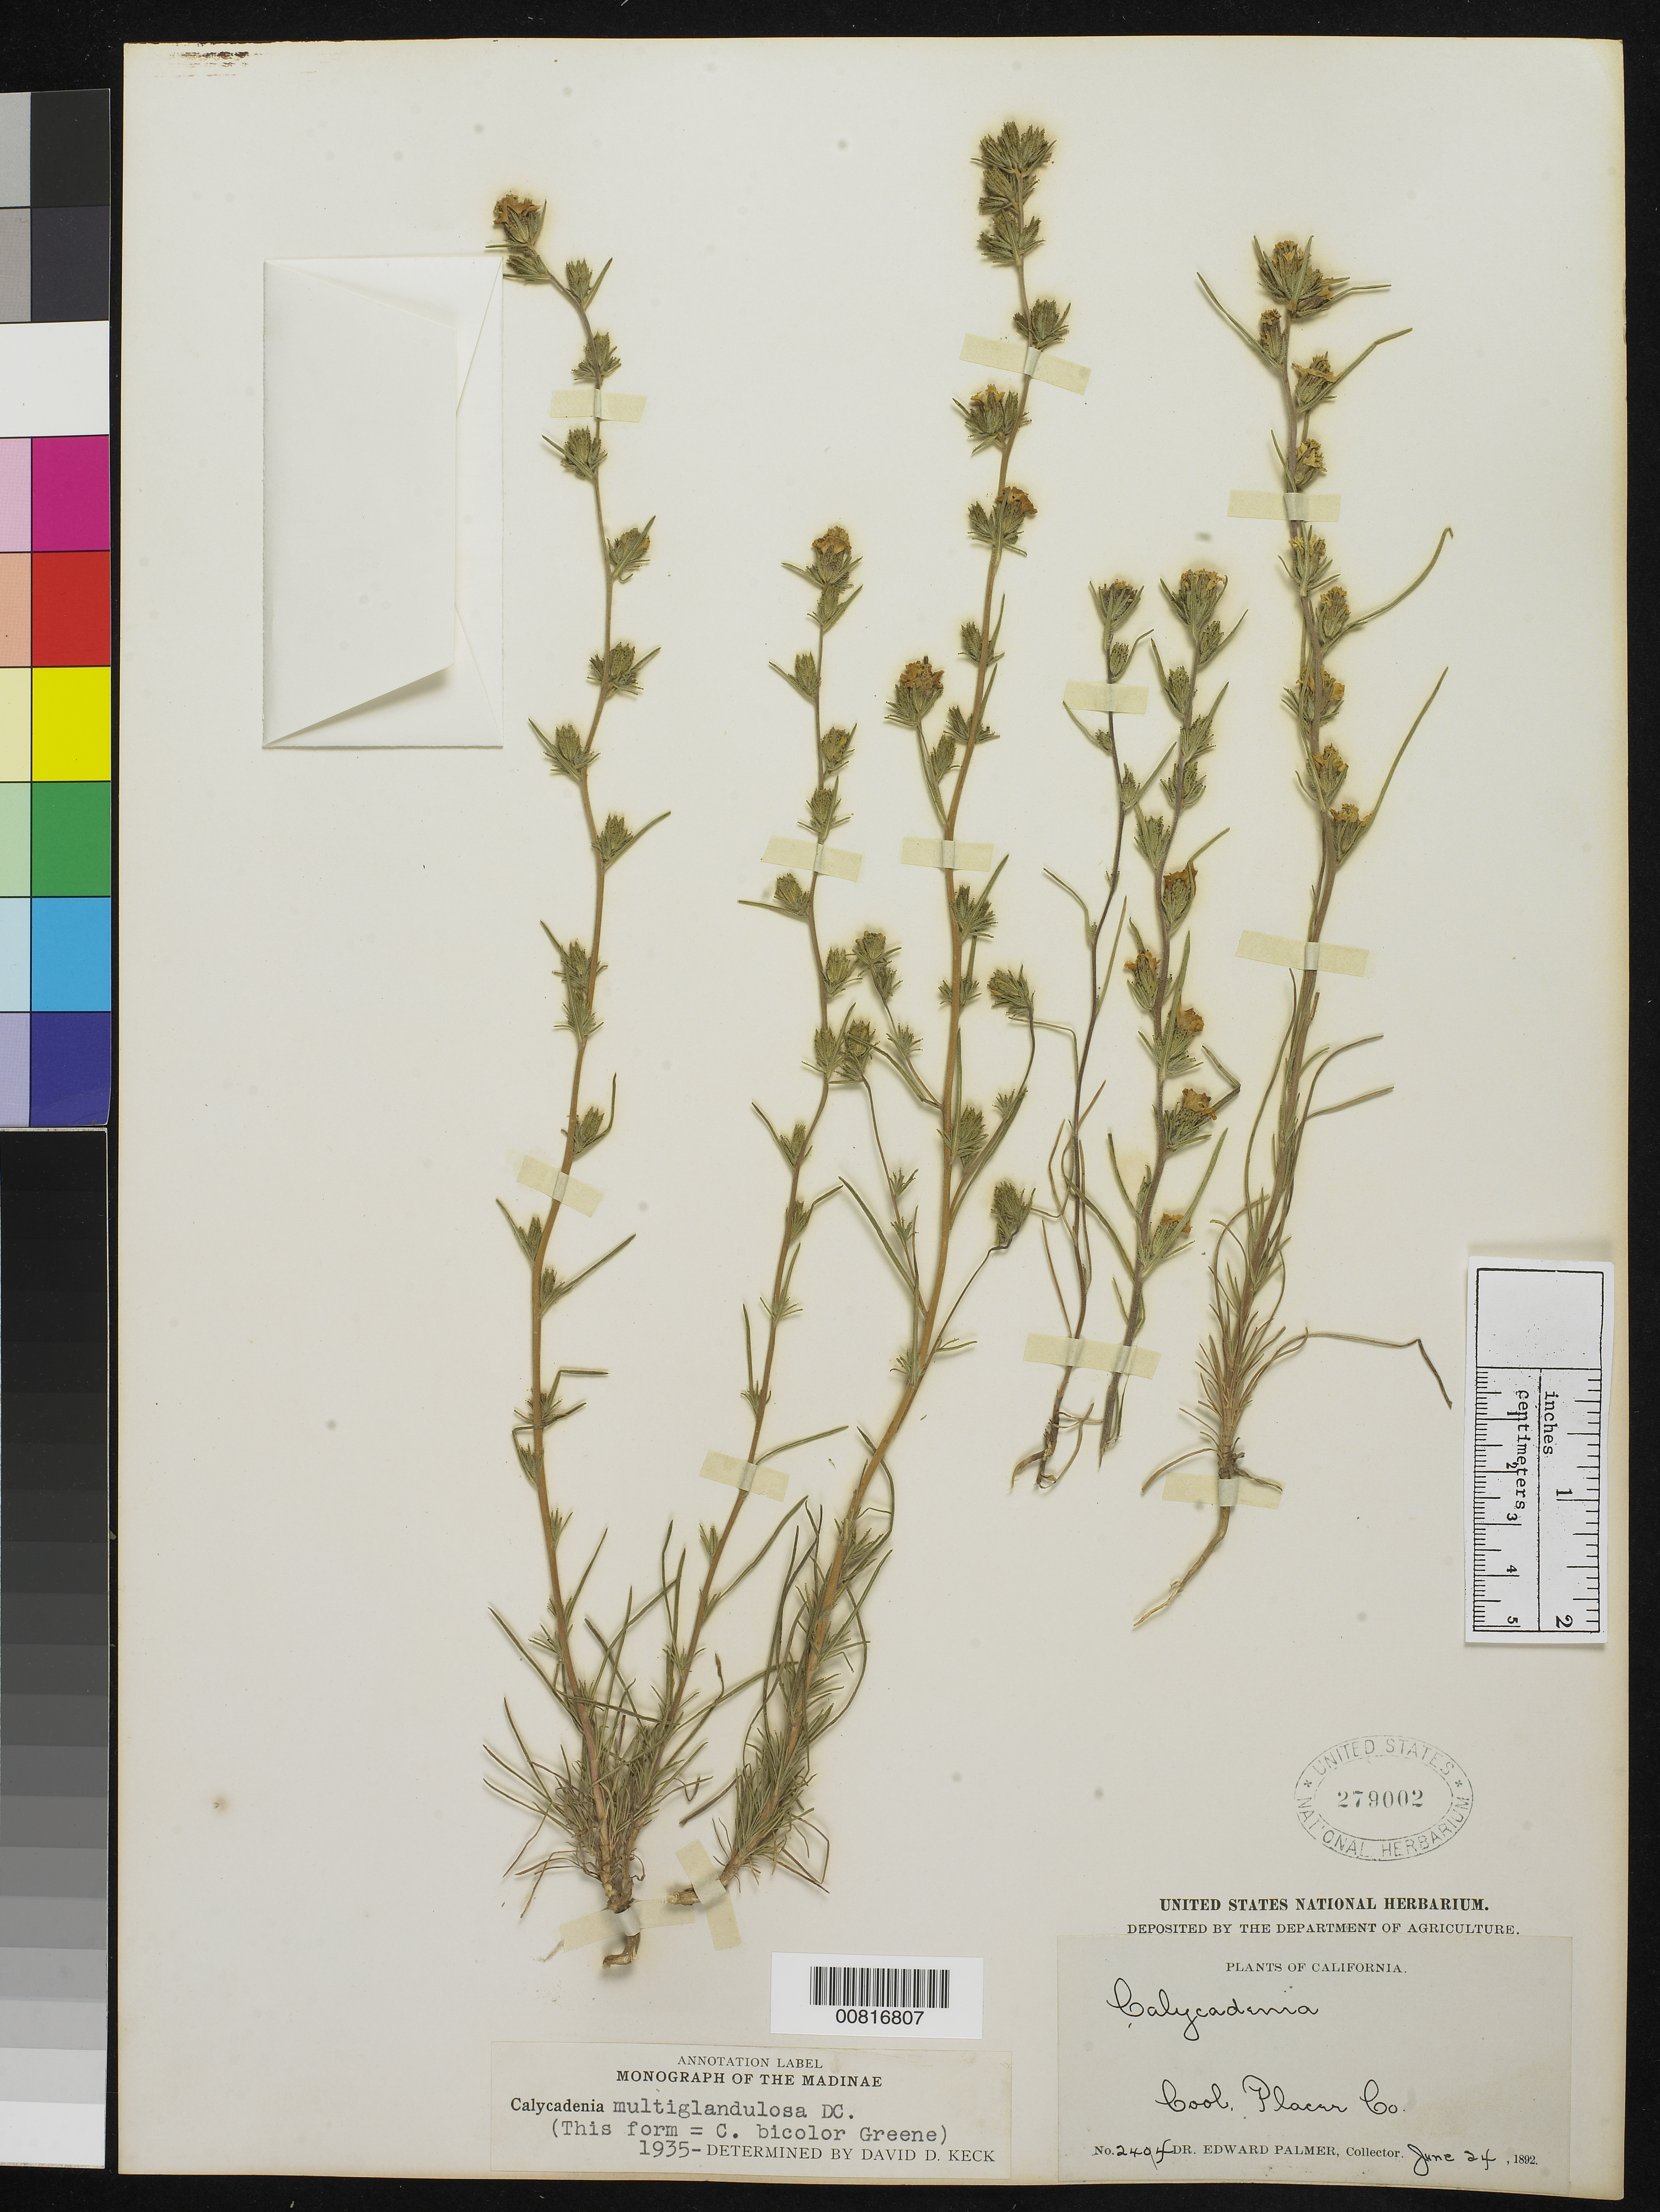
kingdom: Plantae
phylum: Tracheophyta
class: Magnoliopsida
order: Asterales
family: Asteraceae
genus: Calycadenia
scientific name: Calycadenia multiglandulosa subsp. bicolor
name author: (Greene) D.D. Keck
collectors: E. Palmer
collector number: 2404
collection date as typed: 24 Jun 1892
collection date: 1892-06-24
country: United States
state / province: California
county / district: Placer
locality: Cool, Placer County, California.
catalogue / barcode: US 279002